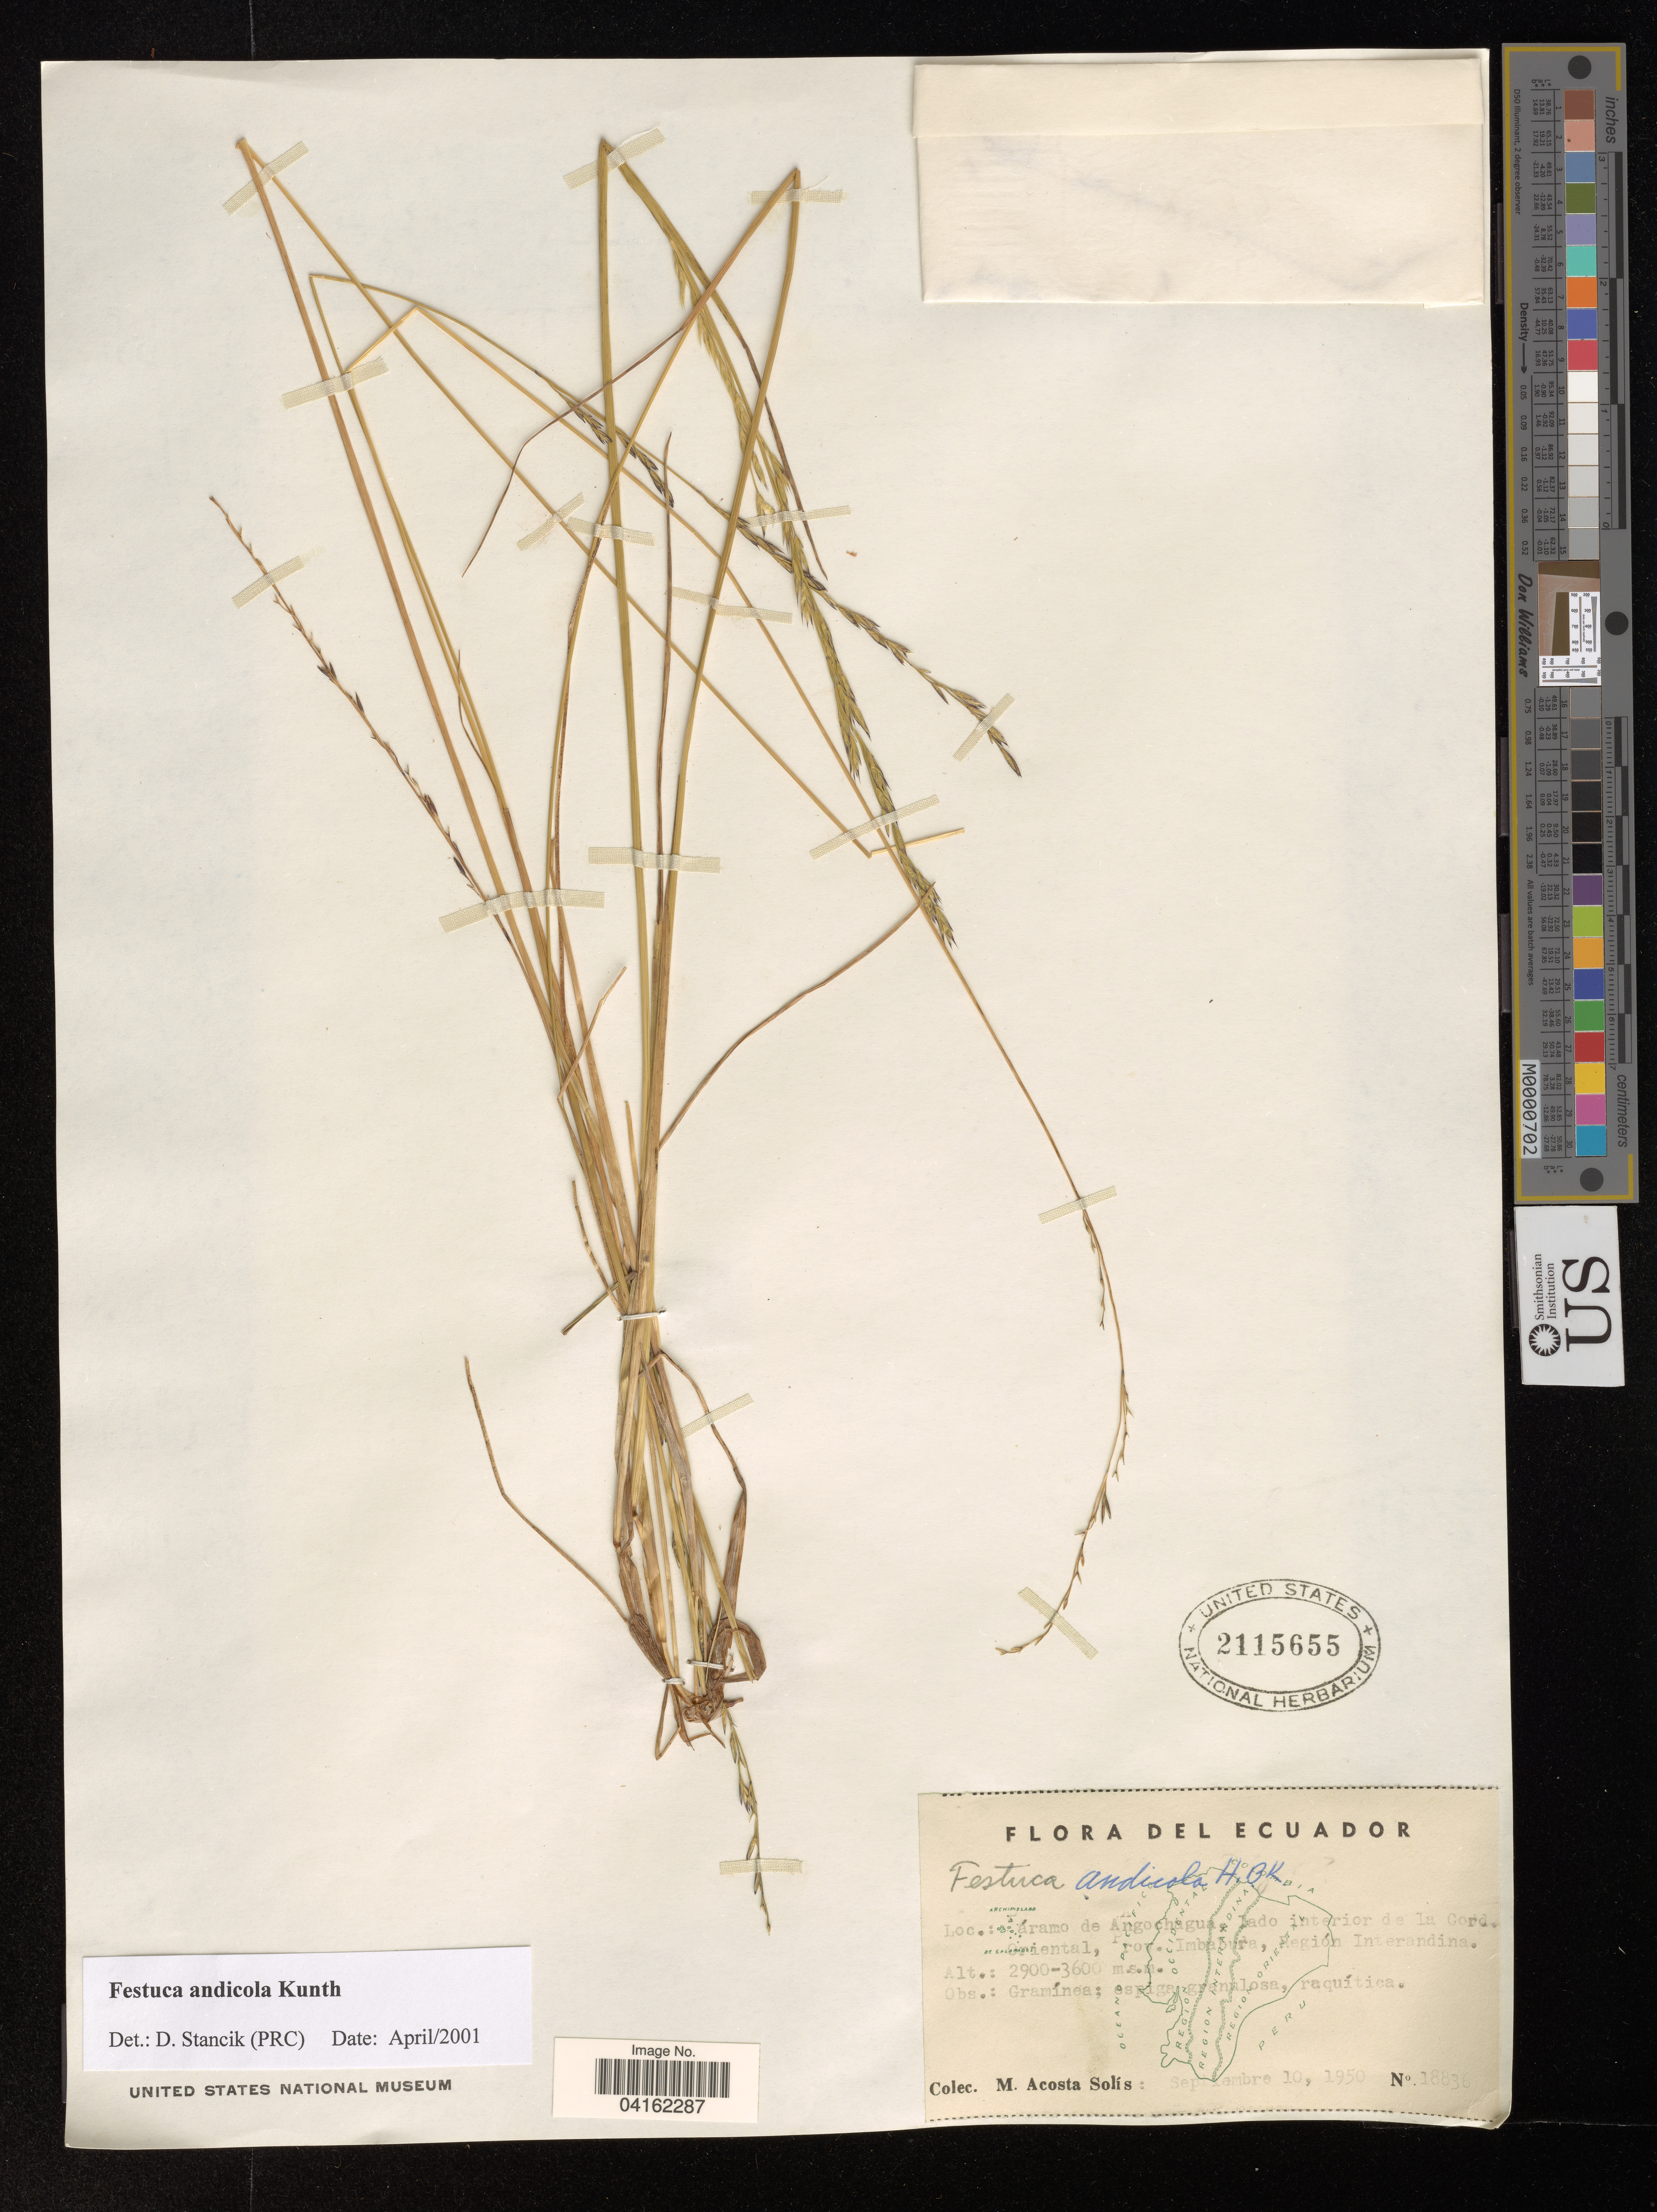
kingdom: Plantae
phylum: Tracheophyta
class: Liliopsida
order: Poales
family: Poaceae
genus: Festuca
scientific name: Festuca andicola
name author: Kunth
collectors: M. Acosta Solis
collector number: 18836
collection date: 1950-09-10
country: Ecuador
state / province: Imbabura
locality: Páramo de Angochagua, Iado interior de la Cord. Oriental, Prov. Imbabura, Región Interandina.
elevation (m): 2900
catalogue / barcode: US 2115655